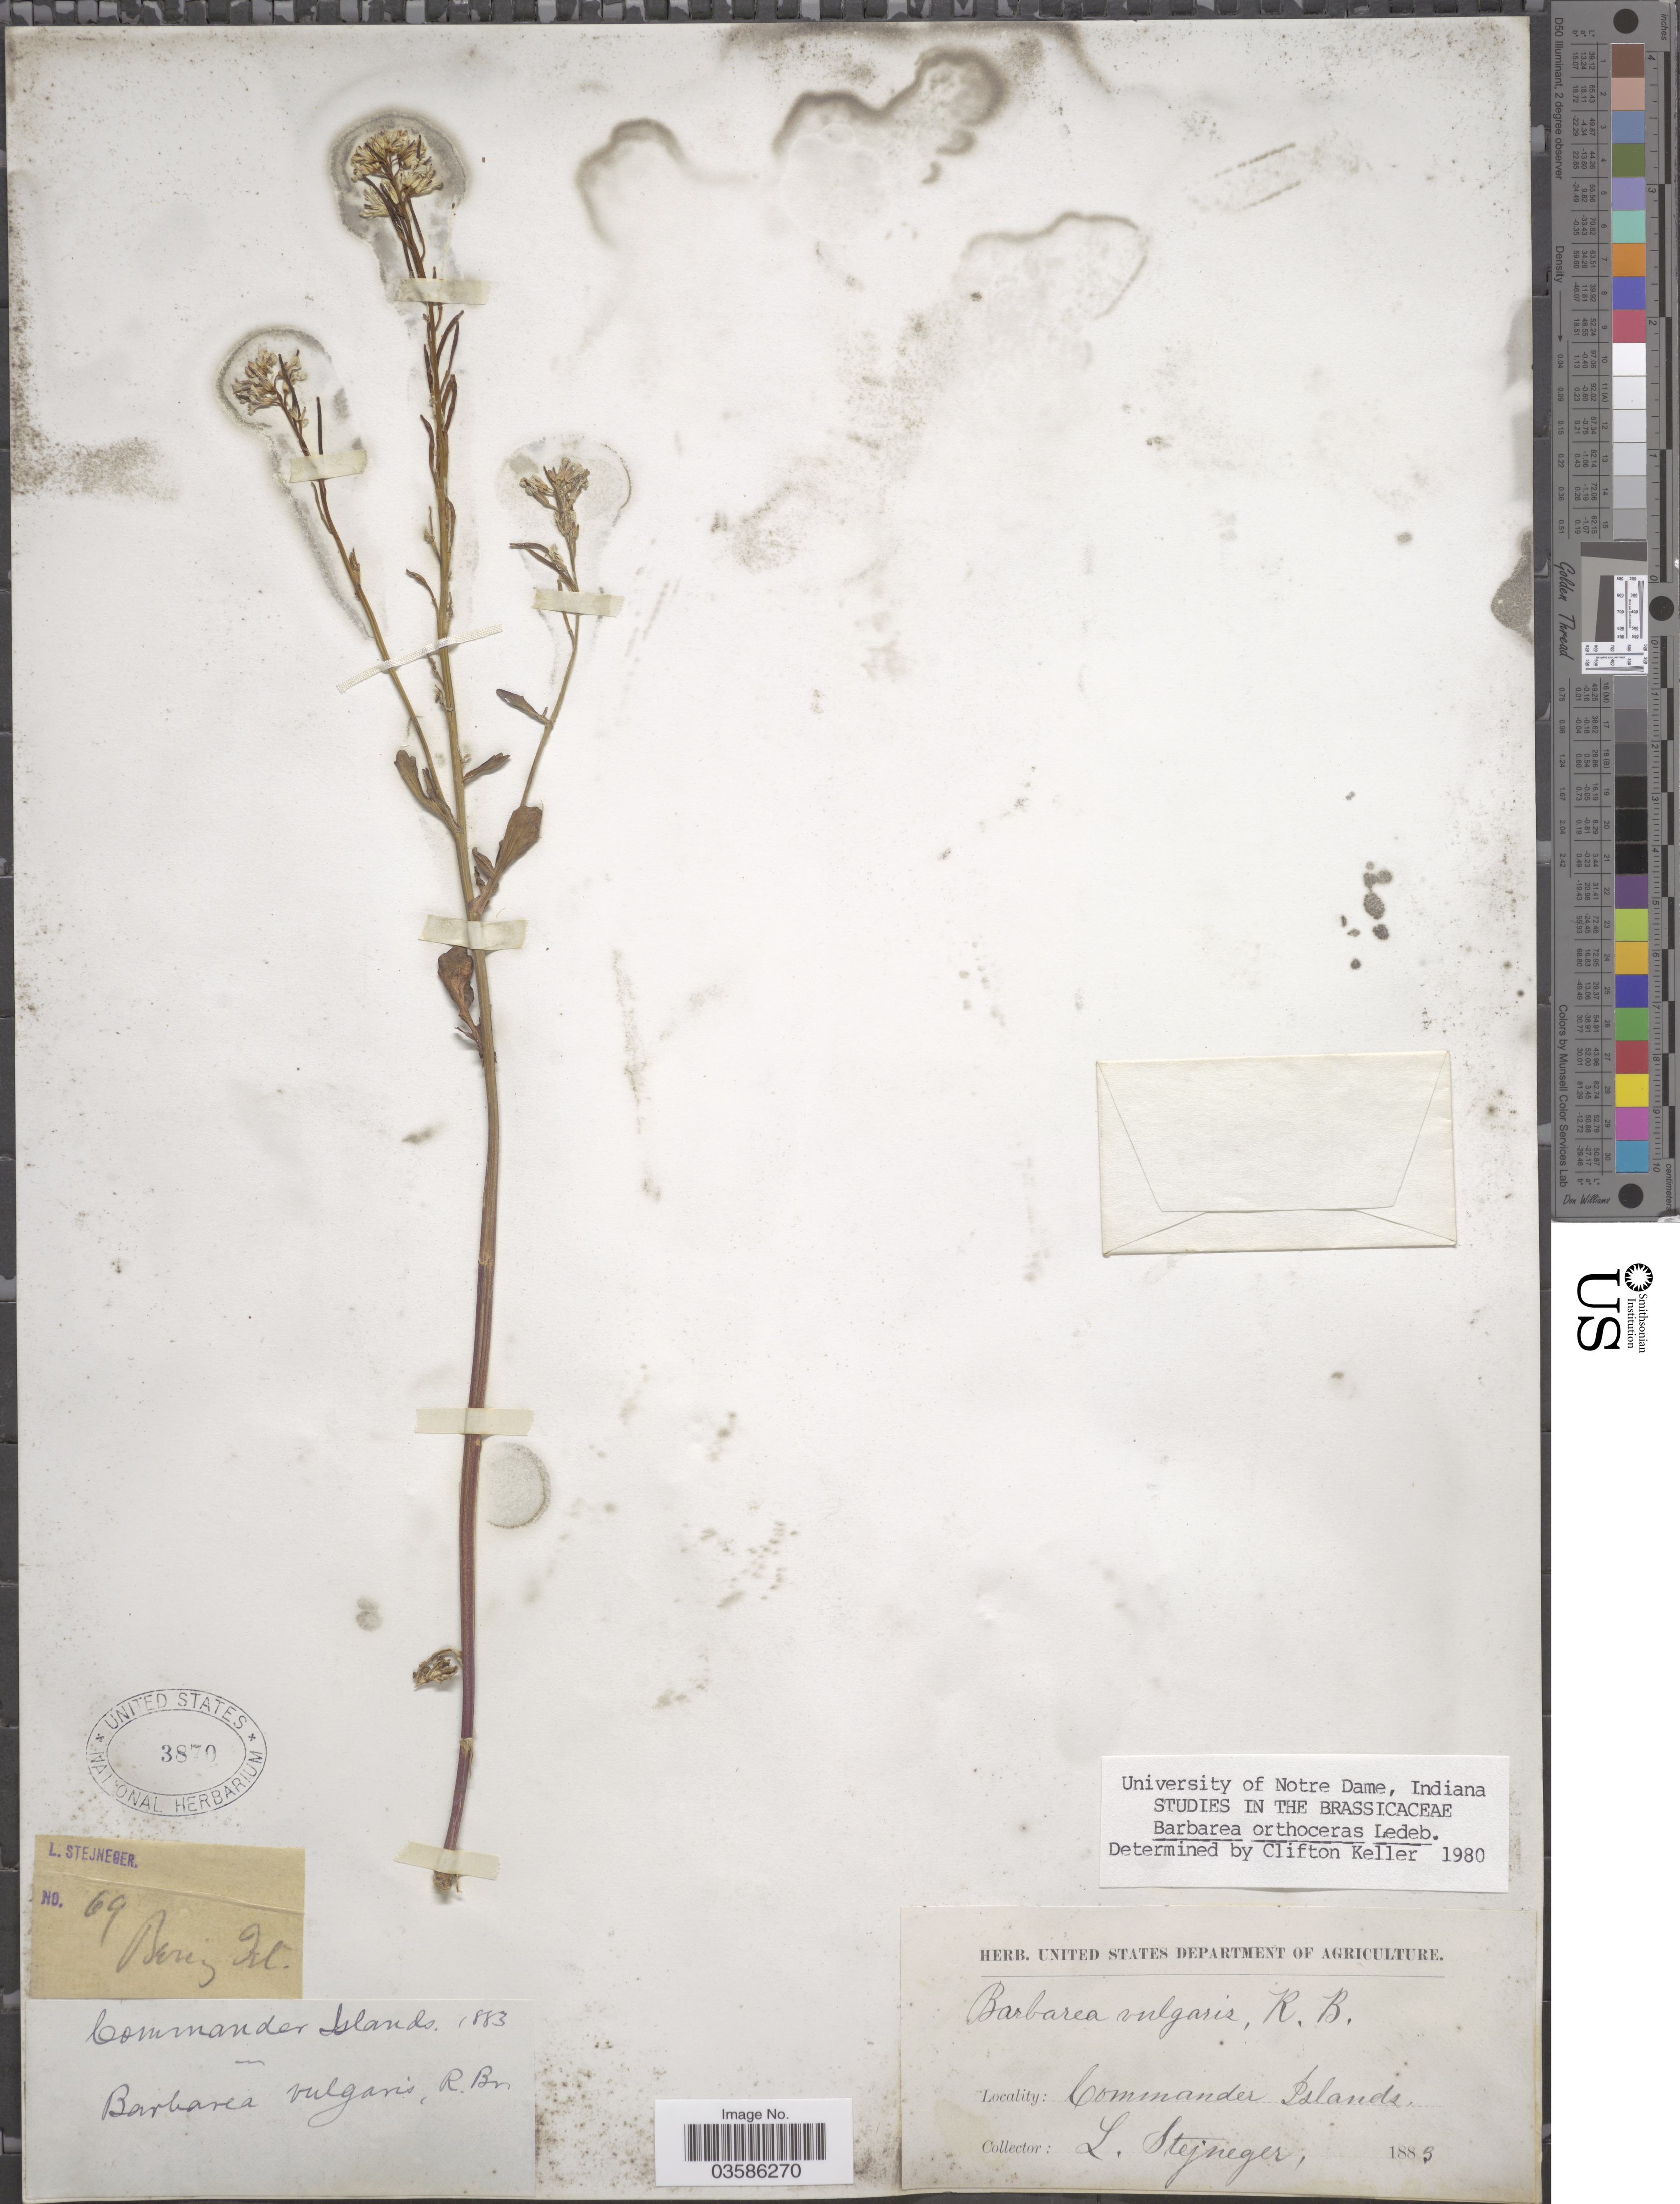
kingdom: Plantae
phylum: Tracheophyta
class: Magnoliopsida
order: Brassicales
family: Brassicaceae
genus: Barbarea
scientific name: Barbarea orthoceras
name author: Ledeb.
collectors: L. Stejneger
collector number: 69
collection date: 1883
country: Russian Federation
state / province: Kamchatka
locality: Commander Islands. Bering Isl.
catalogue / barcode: US 3870